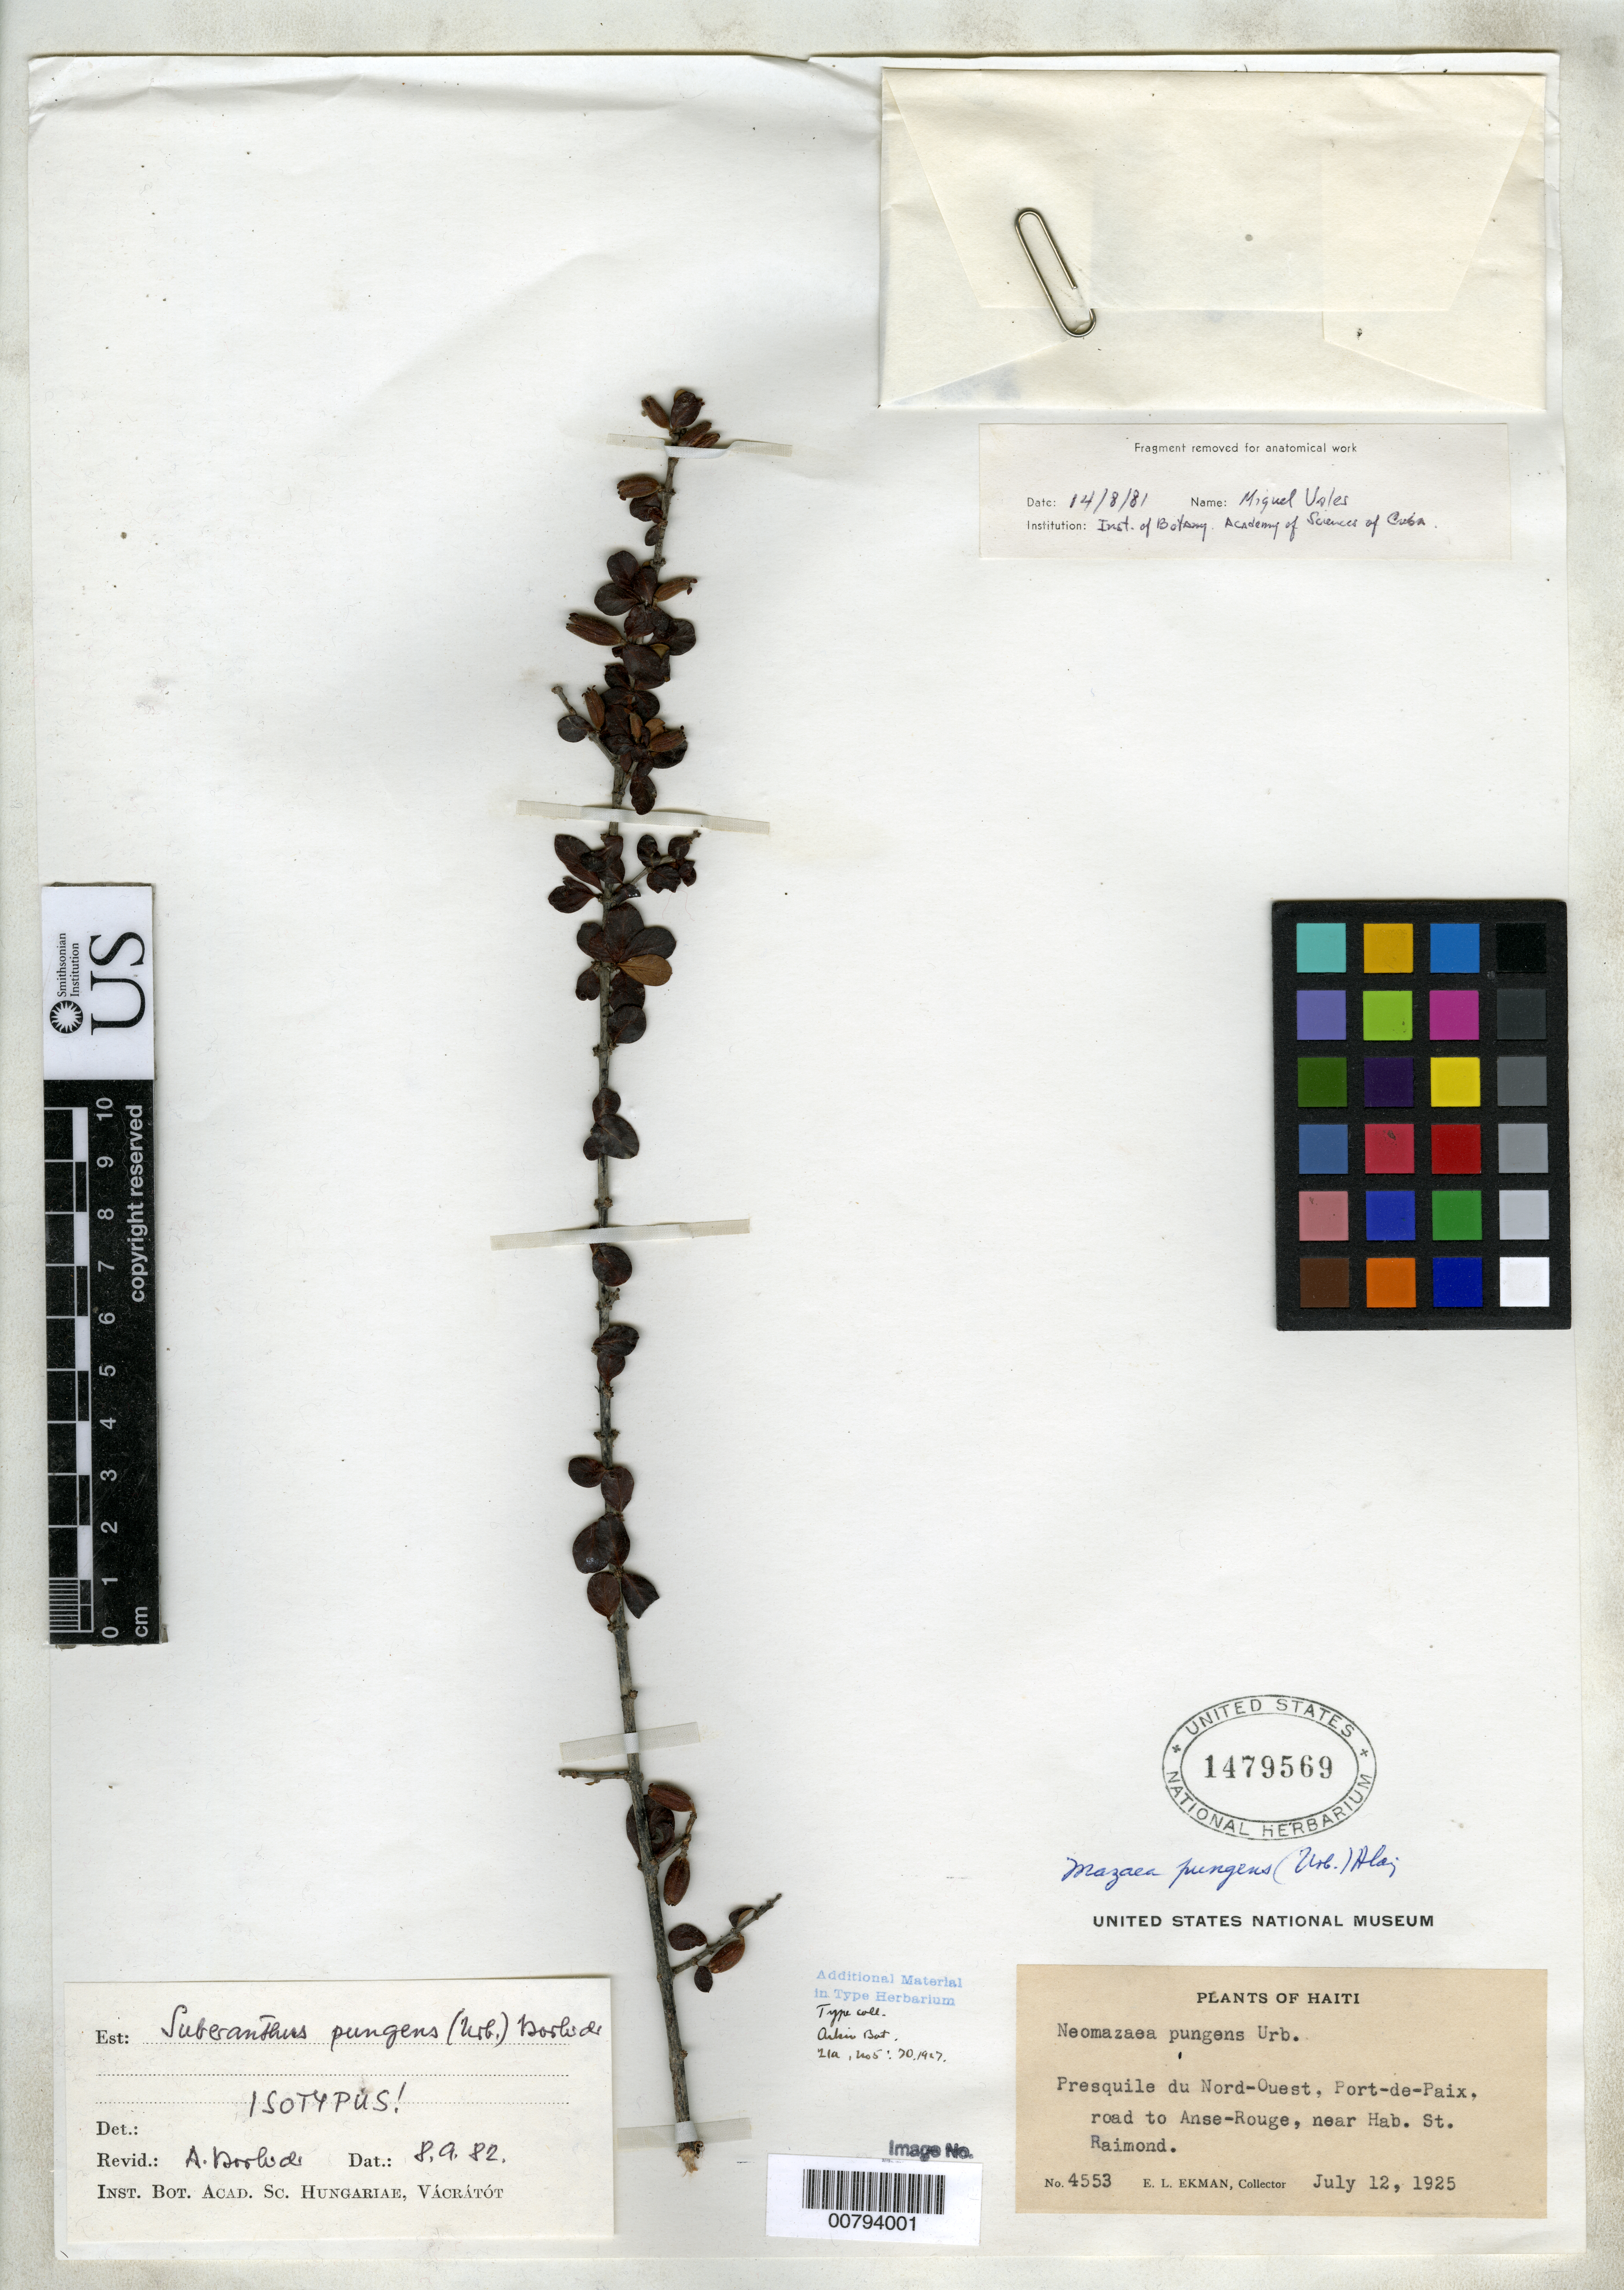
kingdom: Plantae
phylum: Tracheophyta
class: Magnoliopsida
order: Gentianales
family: Rubiaceae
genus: Neomazaea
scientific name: Neomazaea pungens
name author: Urb.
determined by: Borhidi, Attila L.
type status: Isotype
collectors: E. L. Ekman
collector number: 4553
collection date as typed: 12 Jul 1925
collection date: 1925-07-12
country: Haiti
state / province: Nord-Óuest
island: Hispaniola Island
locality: Port-de-Paix, road to Anse-Rouge, near St. Raimond.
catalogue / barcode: US 1479569